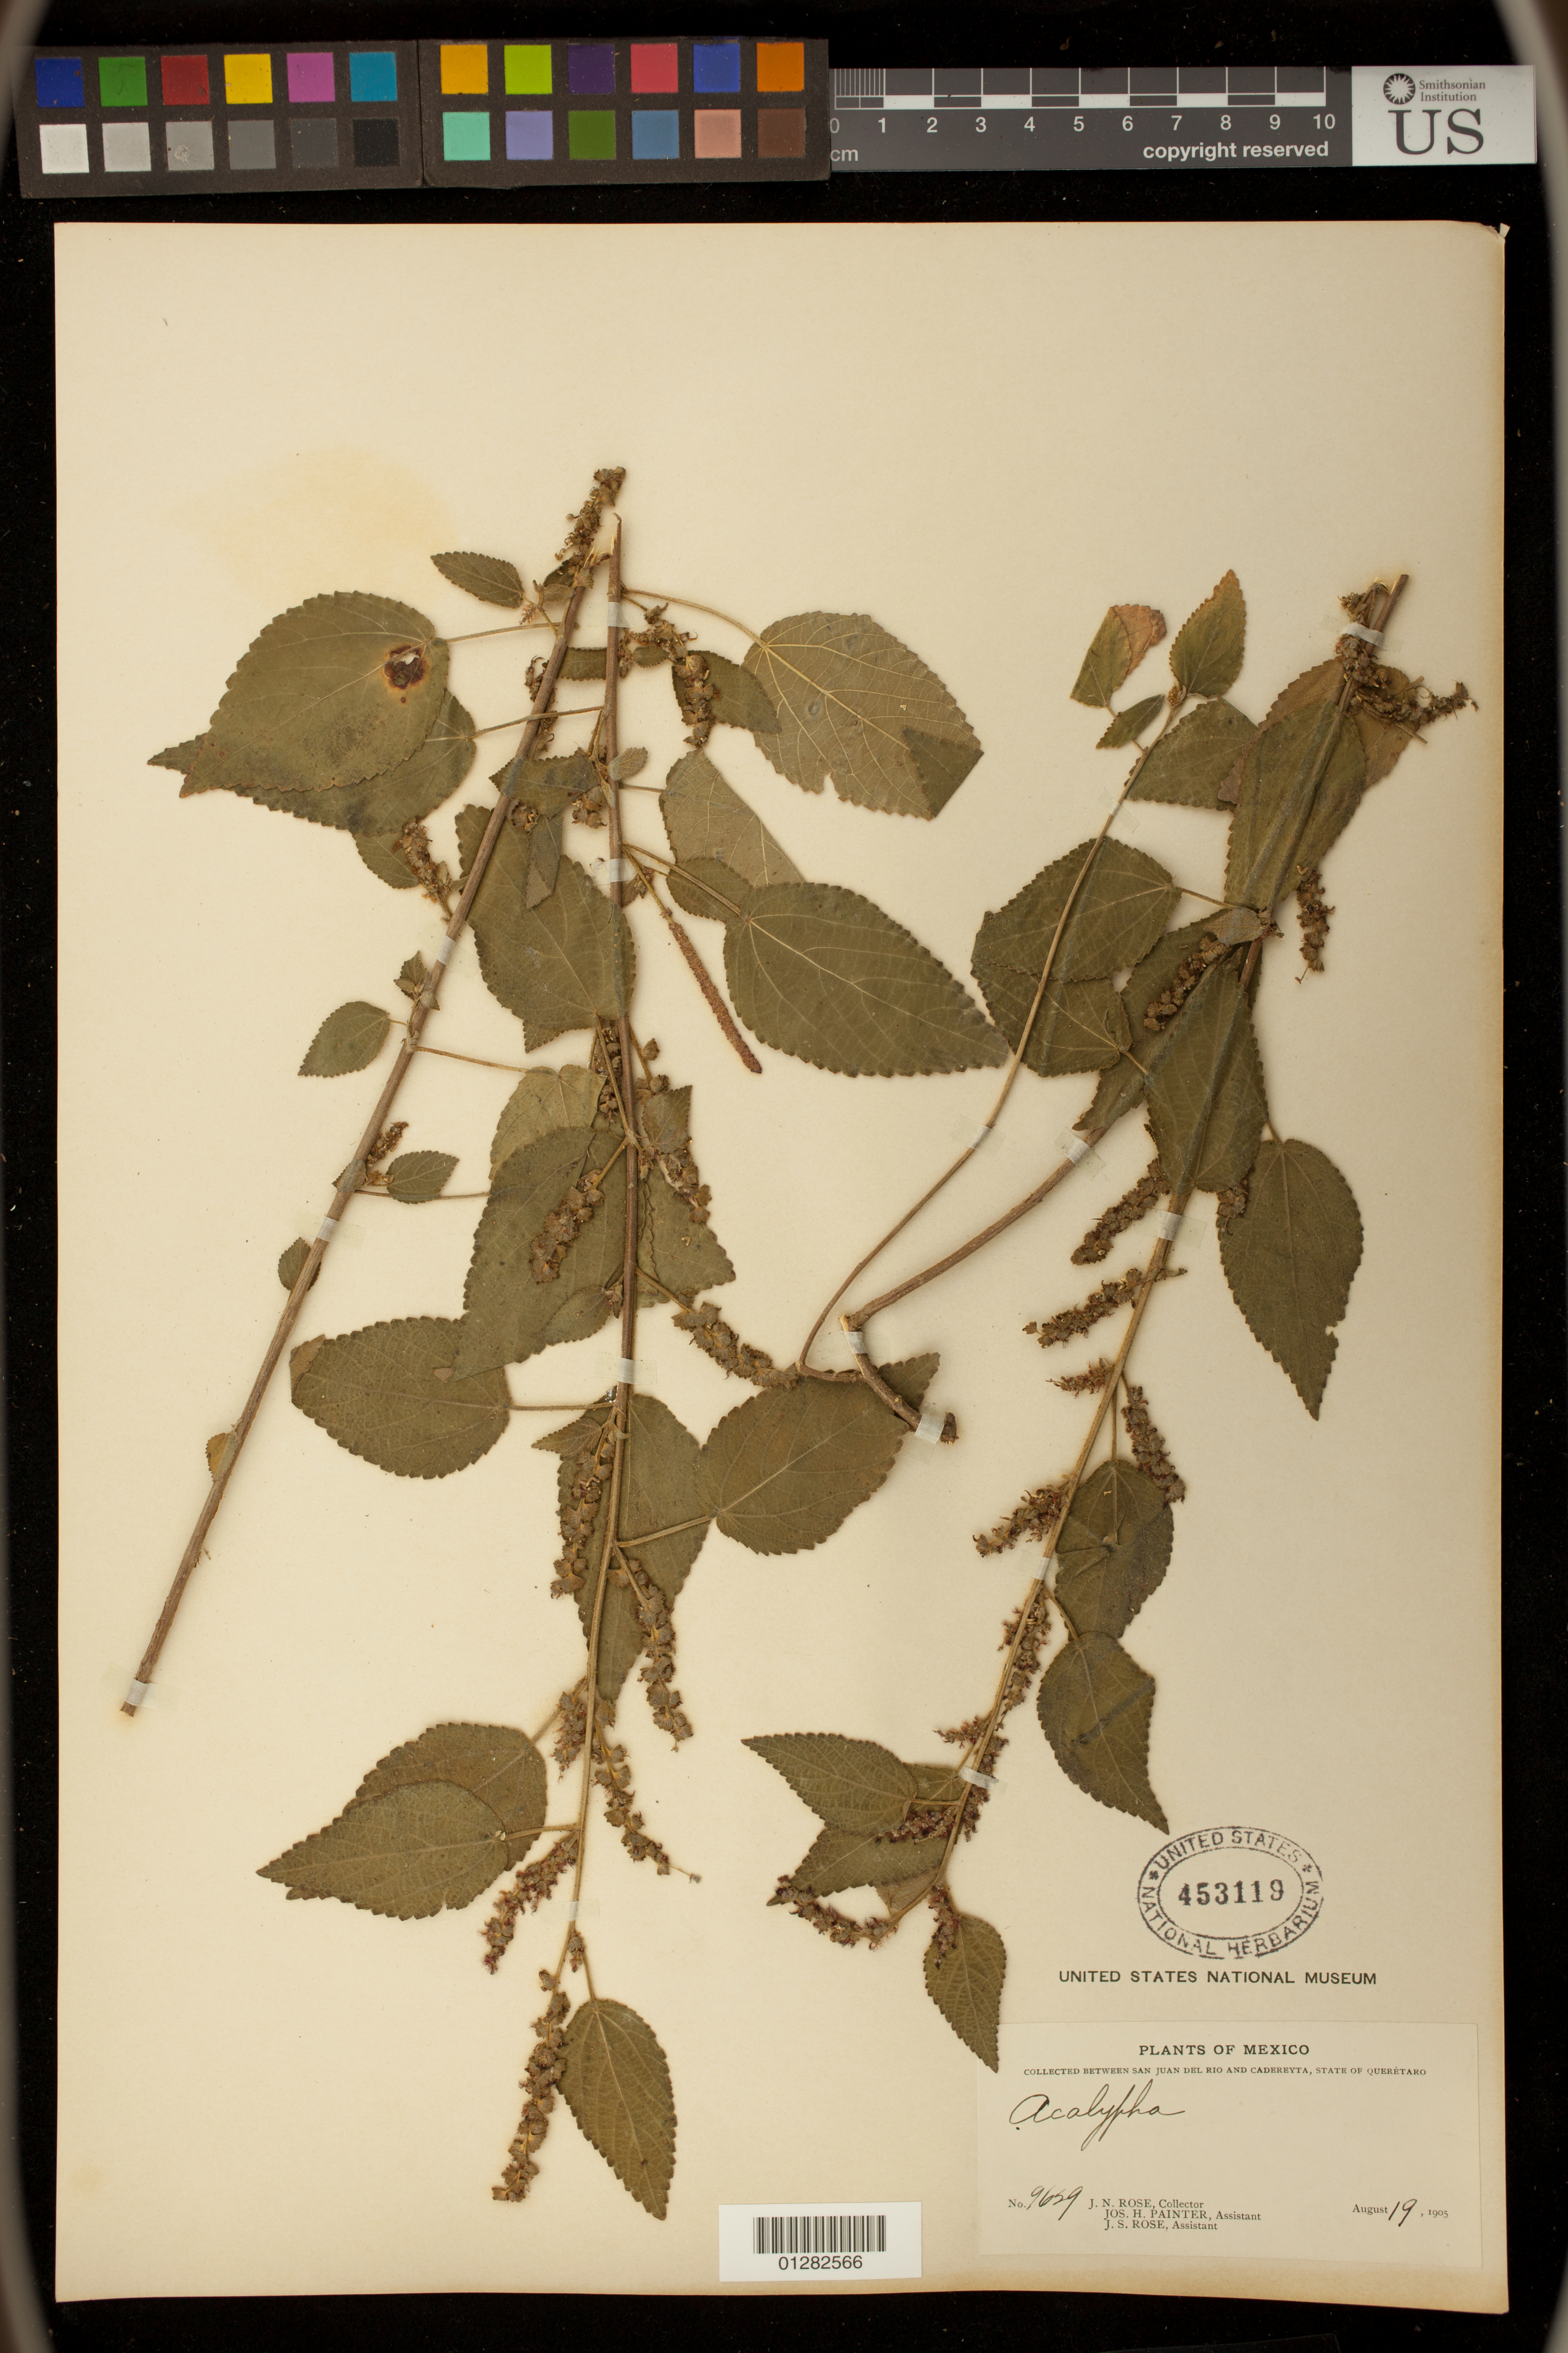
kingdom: Plantae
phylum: Tracheophyta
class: Magnoliopsida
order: Malpighiales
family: Euphorbiaceae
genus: Acalypha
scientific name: Acalypha subviscida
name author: S. Watson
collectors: W. Schumann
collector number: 9659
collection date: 1905-08-19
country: Mexico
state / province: Querétaro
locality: Between San Juan Del Rio and Cadereyta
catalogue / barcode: US 453119